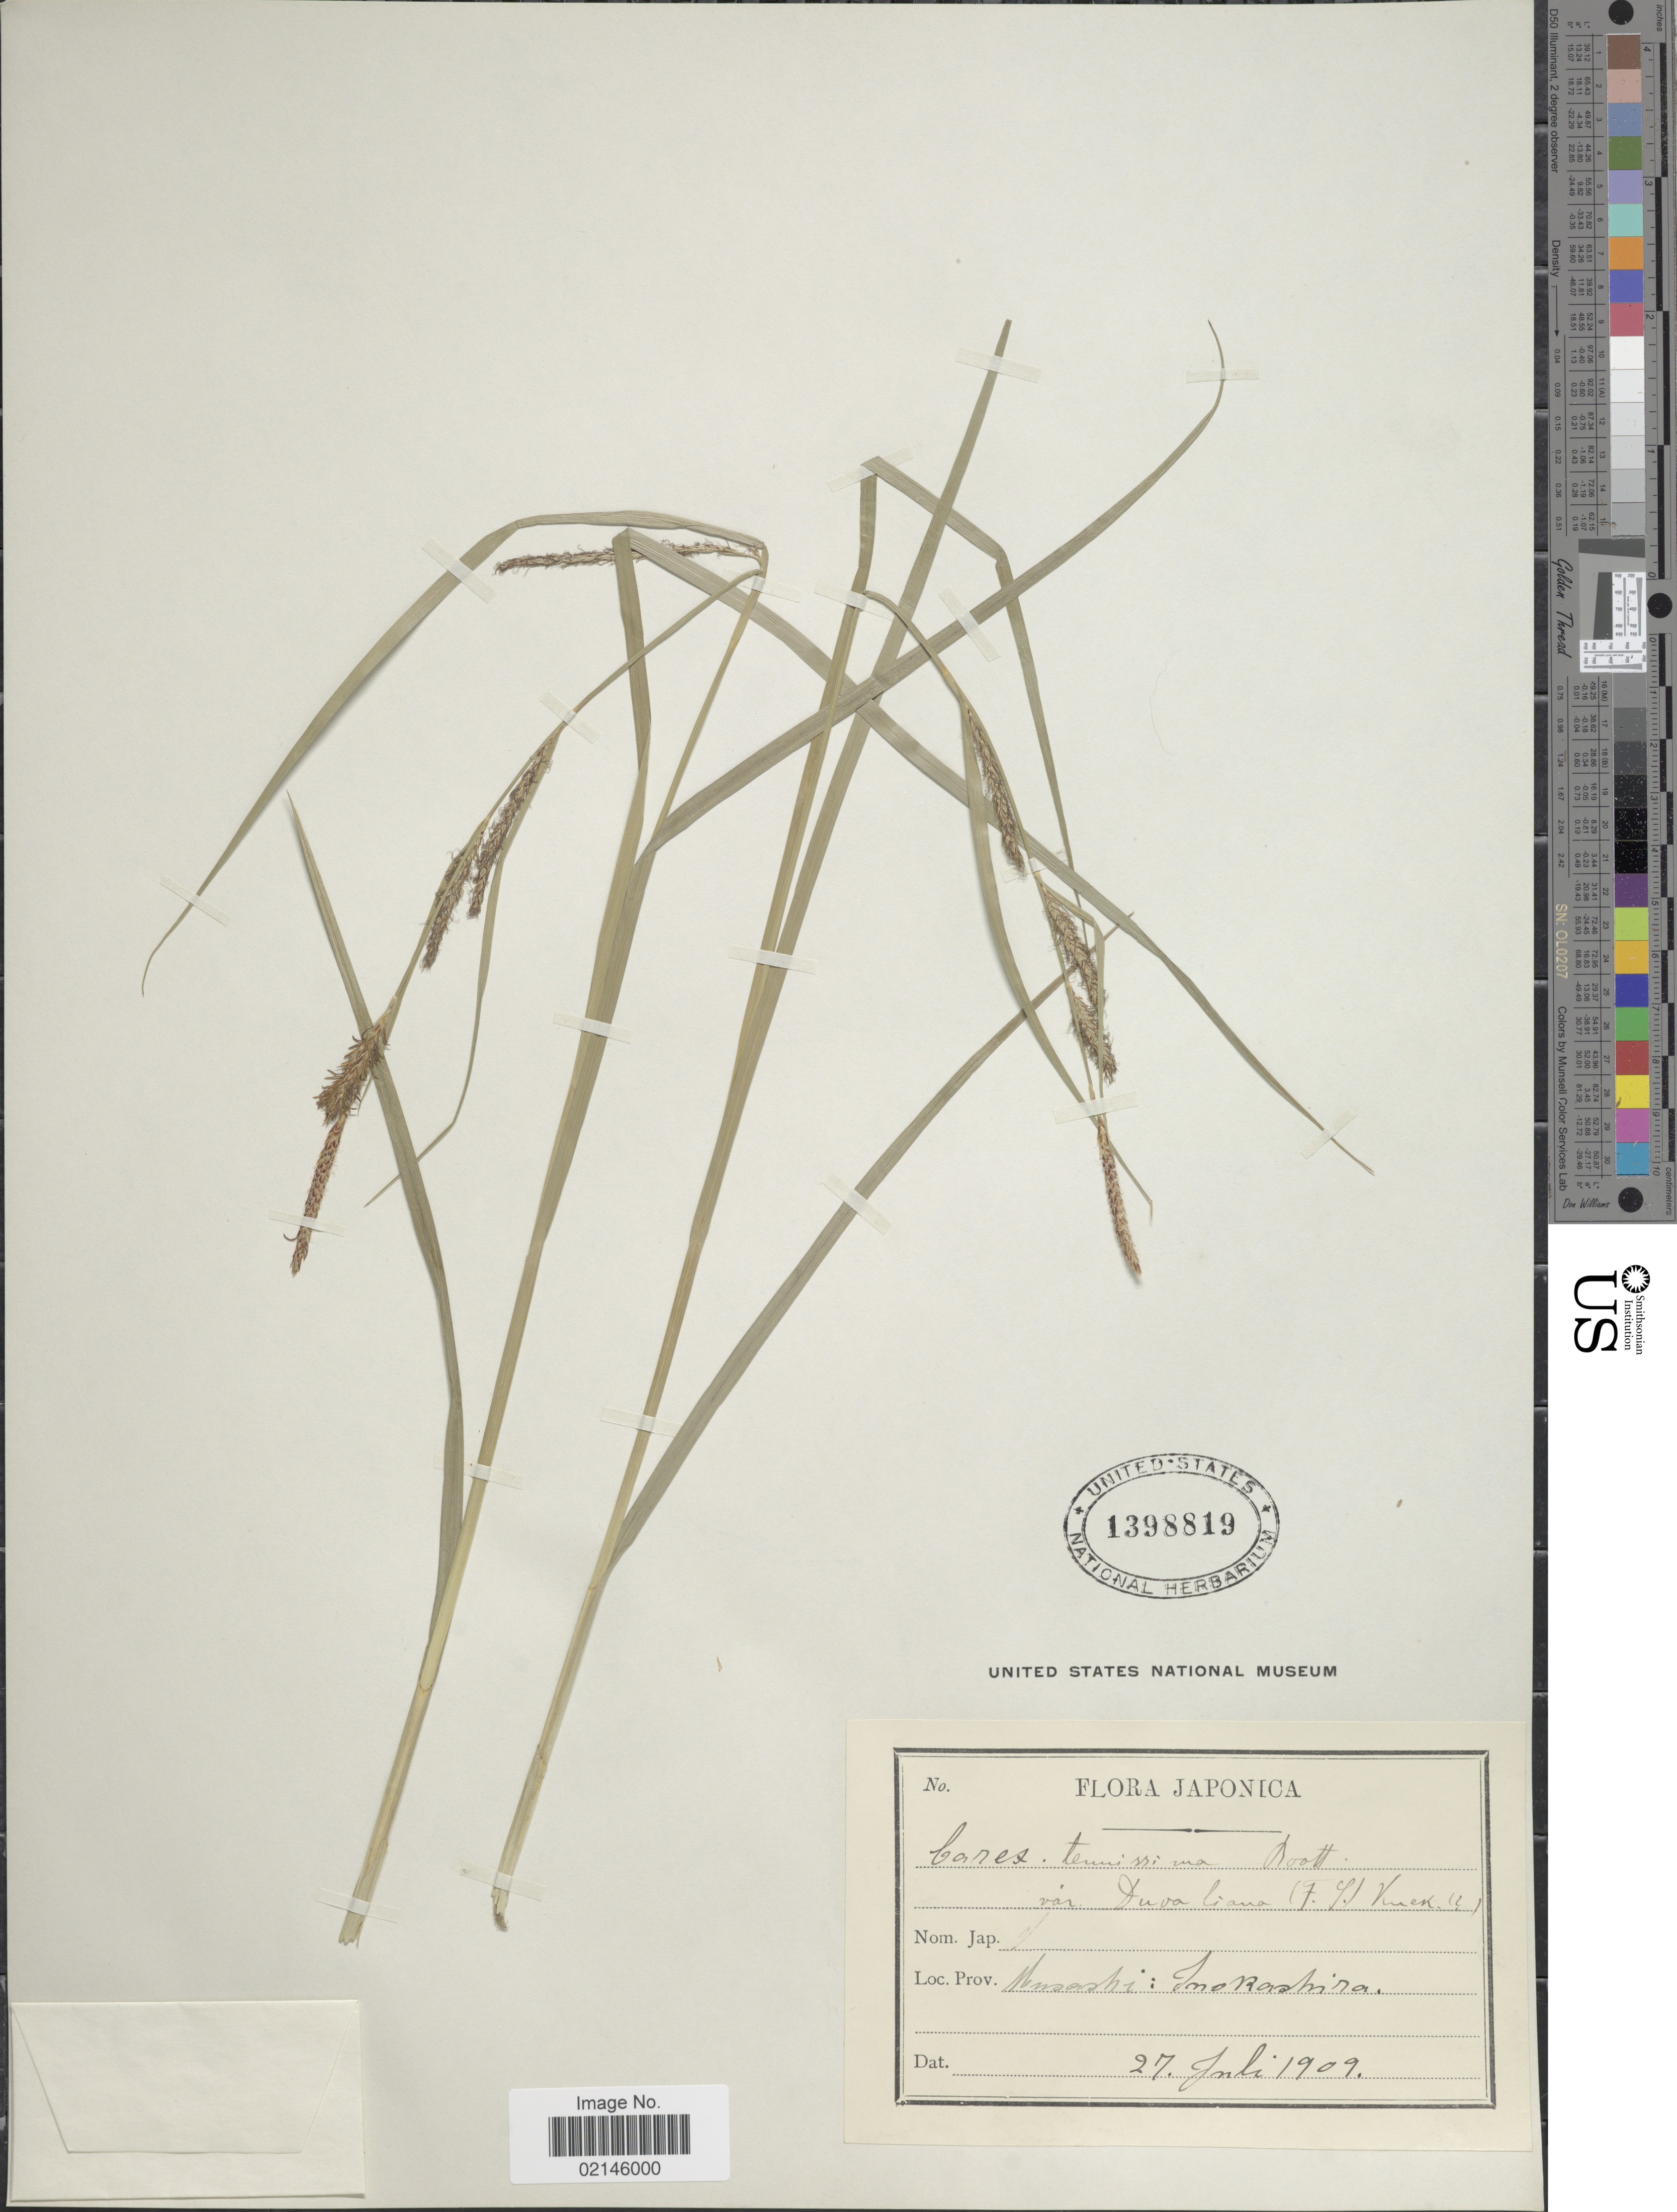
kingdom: Plantae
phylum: Tracheophyta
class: Liliopsida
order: Poales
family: Cyperaceae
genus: Carex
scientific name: Carex tenuissima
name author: Boott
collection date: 1909-07-27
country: Japan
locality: Musashi: Imo Rashira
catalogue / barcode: US 1398819